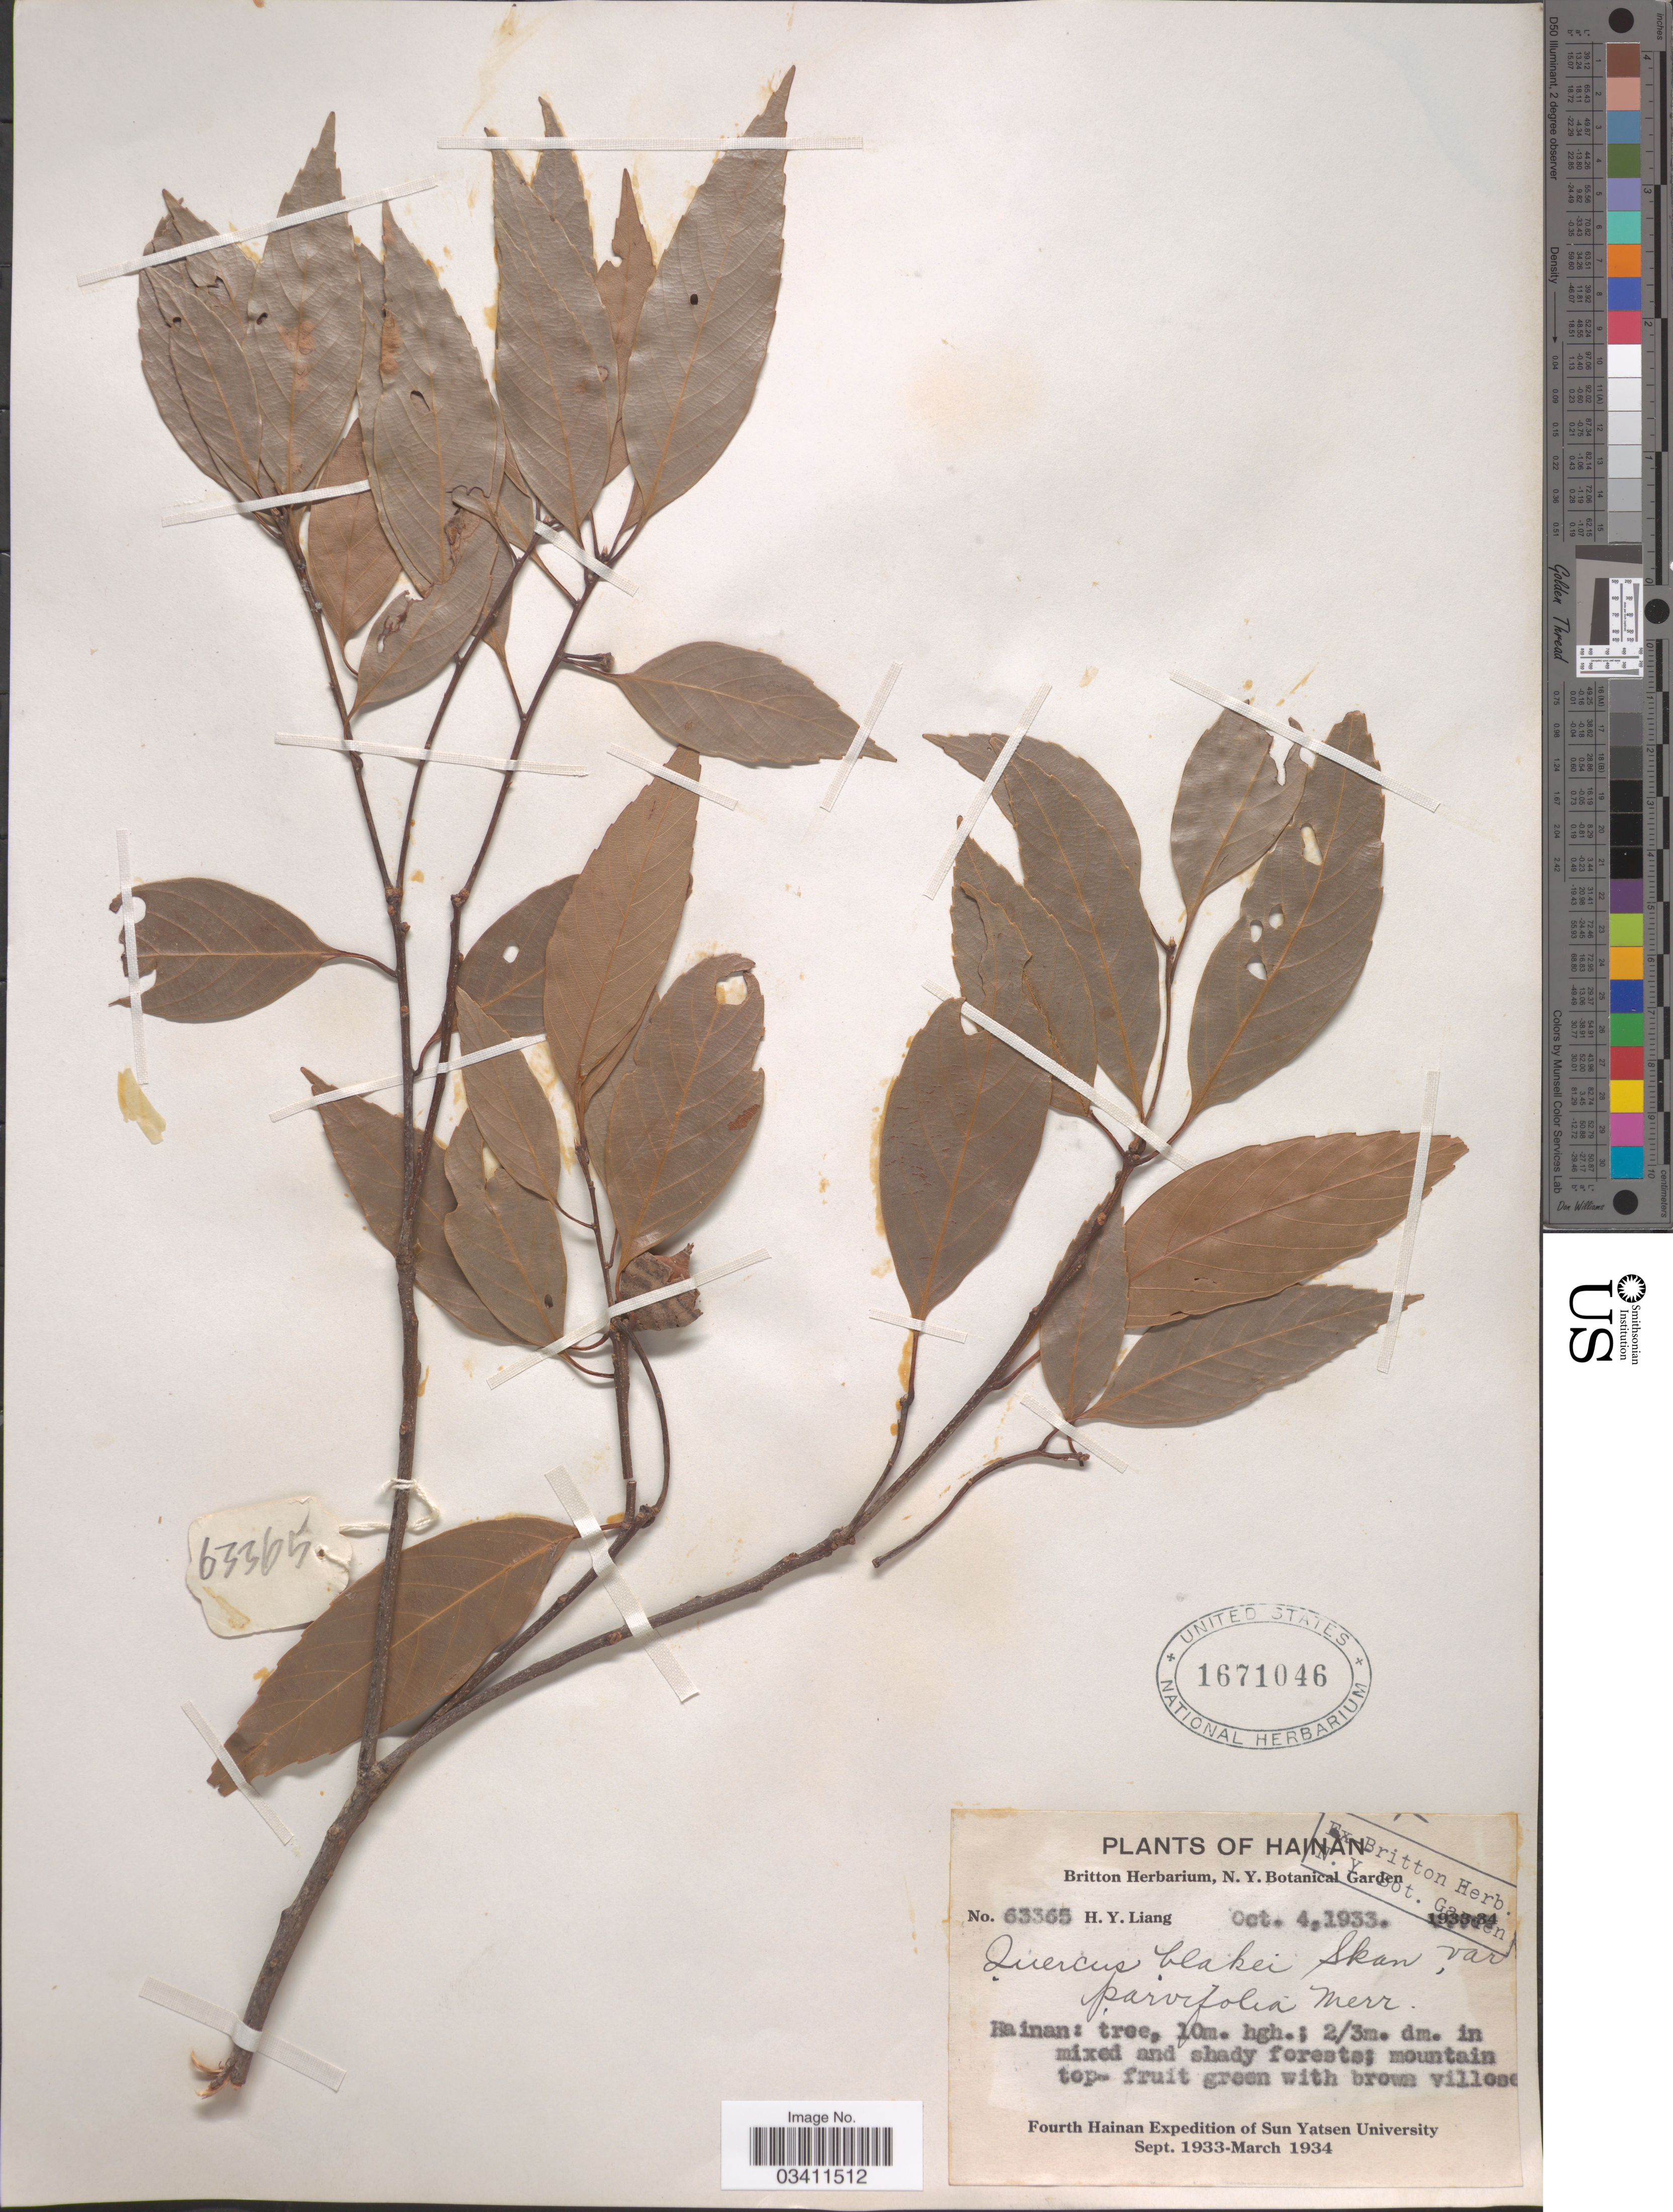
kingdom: Plantae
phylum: Tracheophyta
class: Magnoliopsida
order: Fagales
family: Fagaceae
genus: Quercus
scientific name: Quercus blakei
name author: Skan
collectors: H. Y. Liang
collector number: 63365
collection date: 1933-10-04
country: China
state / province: Hainan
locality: Hainan.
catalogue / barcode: US 1671046